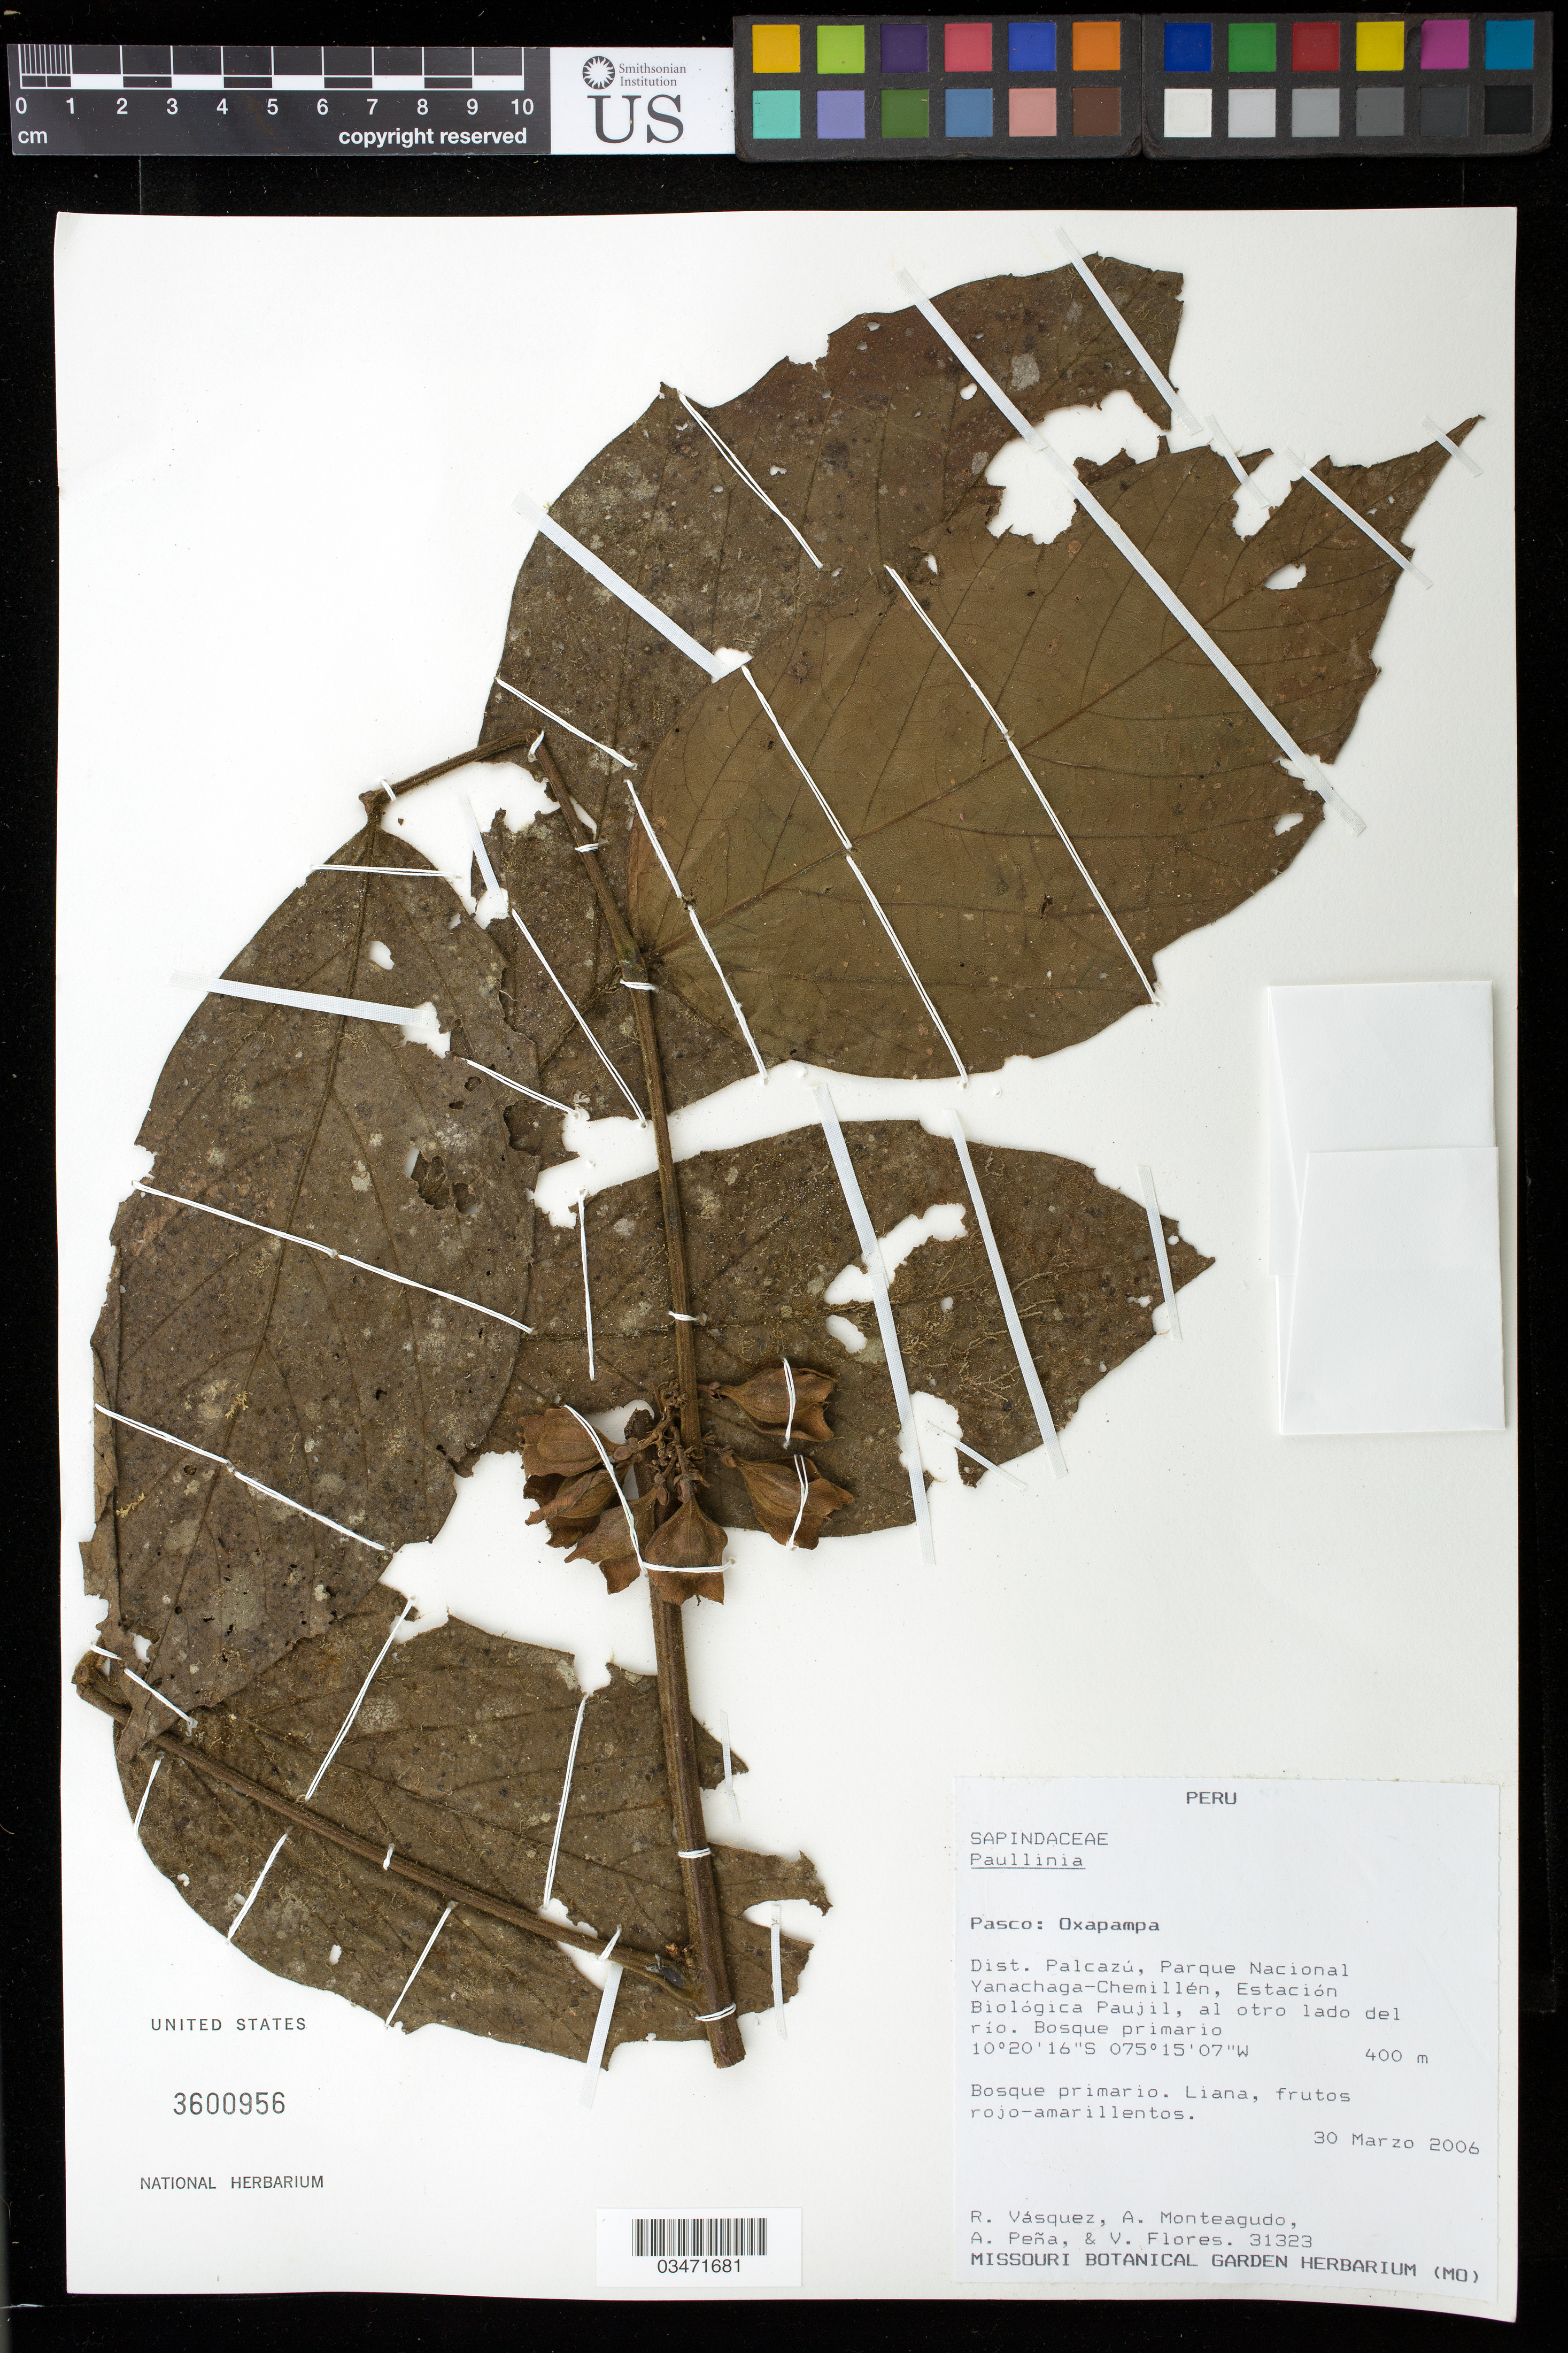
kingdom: Plantae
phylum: Tracheophyta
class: Magnoliopsida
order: Sapindales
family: Sapindaceae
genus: Paullinia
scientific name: Paullinia acutangula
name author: (Ruiz & Pav.) Pers.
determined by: Acevedo-Rodriguez, P., (US), Smithsonian Institution - National Museum of Natural History (UNITED STATES)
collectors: R. Vásquez M., A. Monteagudo, A. Pena & V. Flores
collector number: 31323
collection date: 2006-03-30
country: Peru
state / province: Pasco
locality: Oxapampa. Palcazú Nacional Yanachaga-Chemillén, Estación Biológica Paujil, al otro lado del río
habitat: Bosque primario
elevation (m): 400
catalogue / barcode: US 3600956